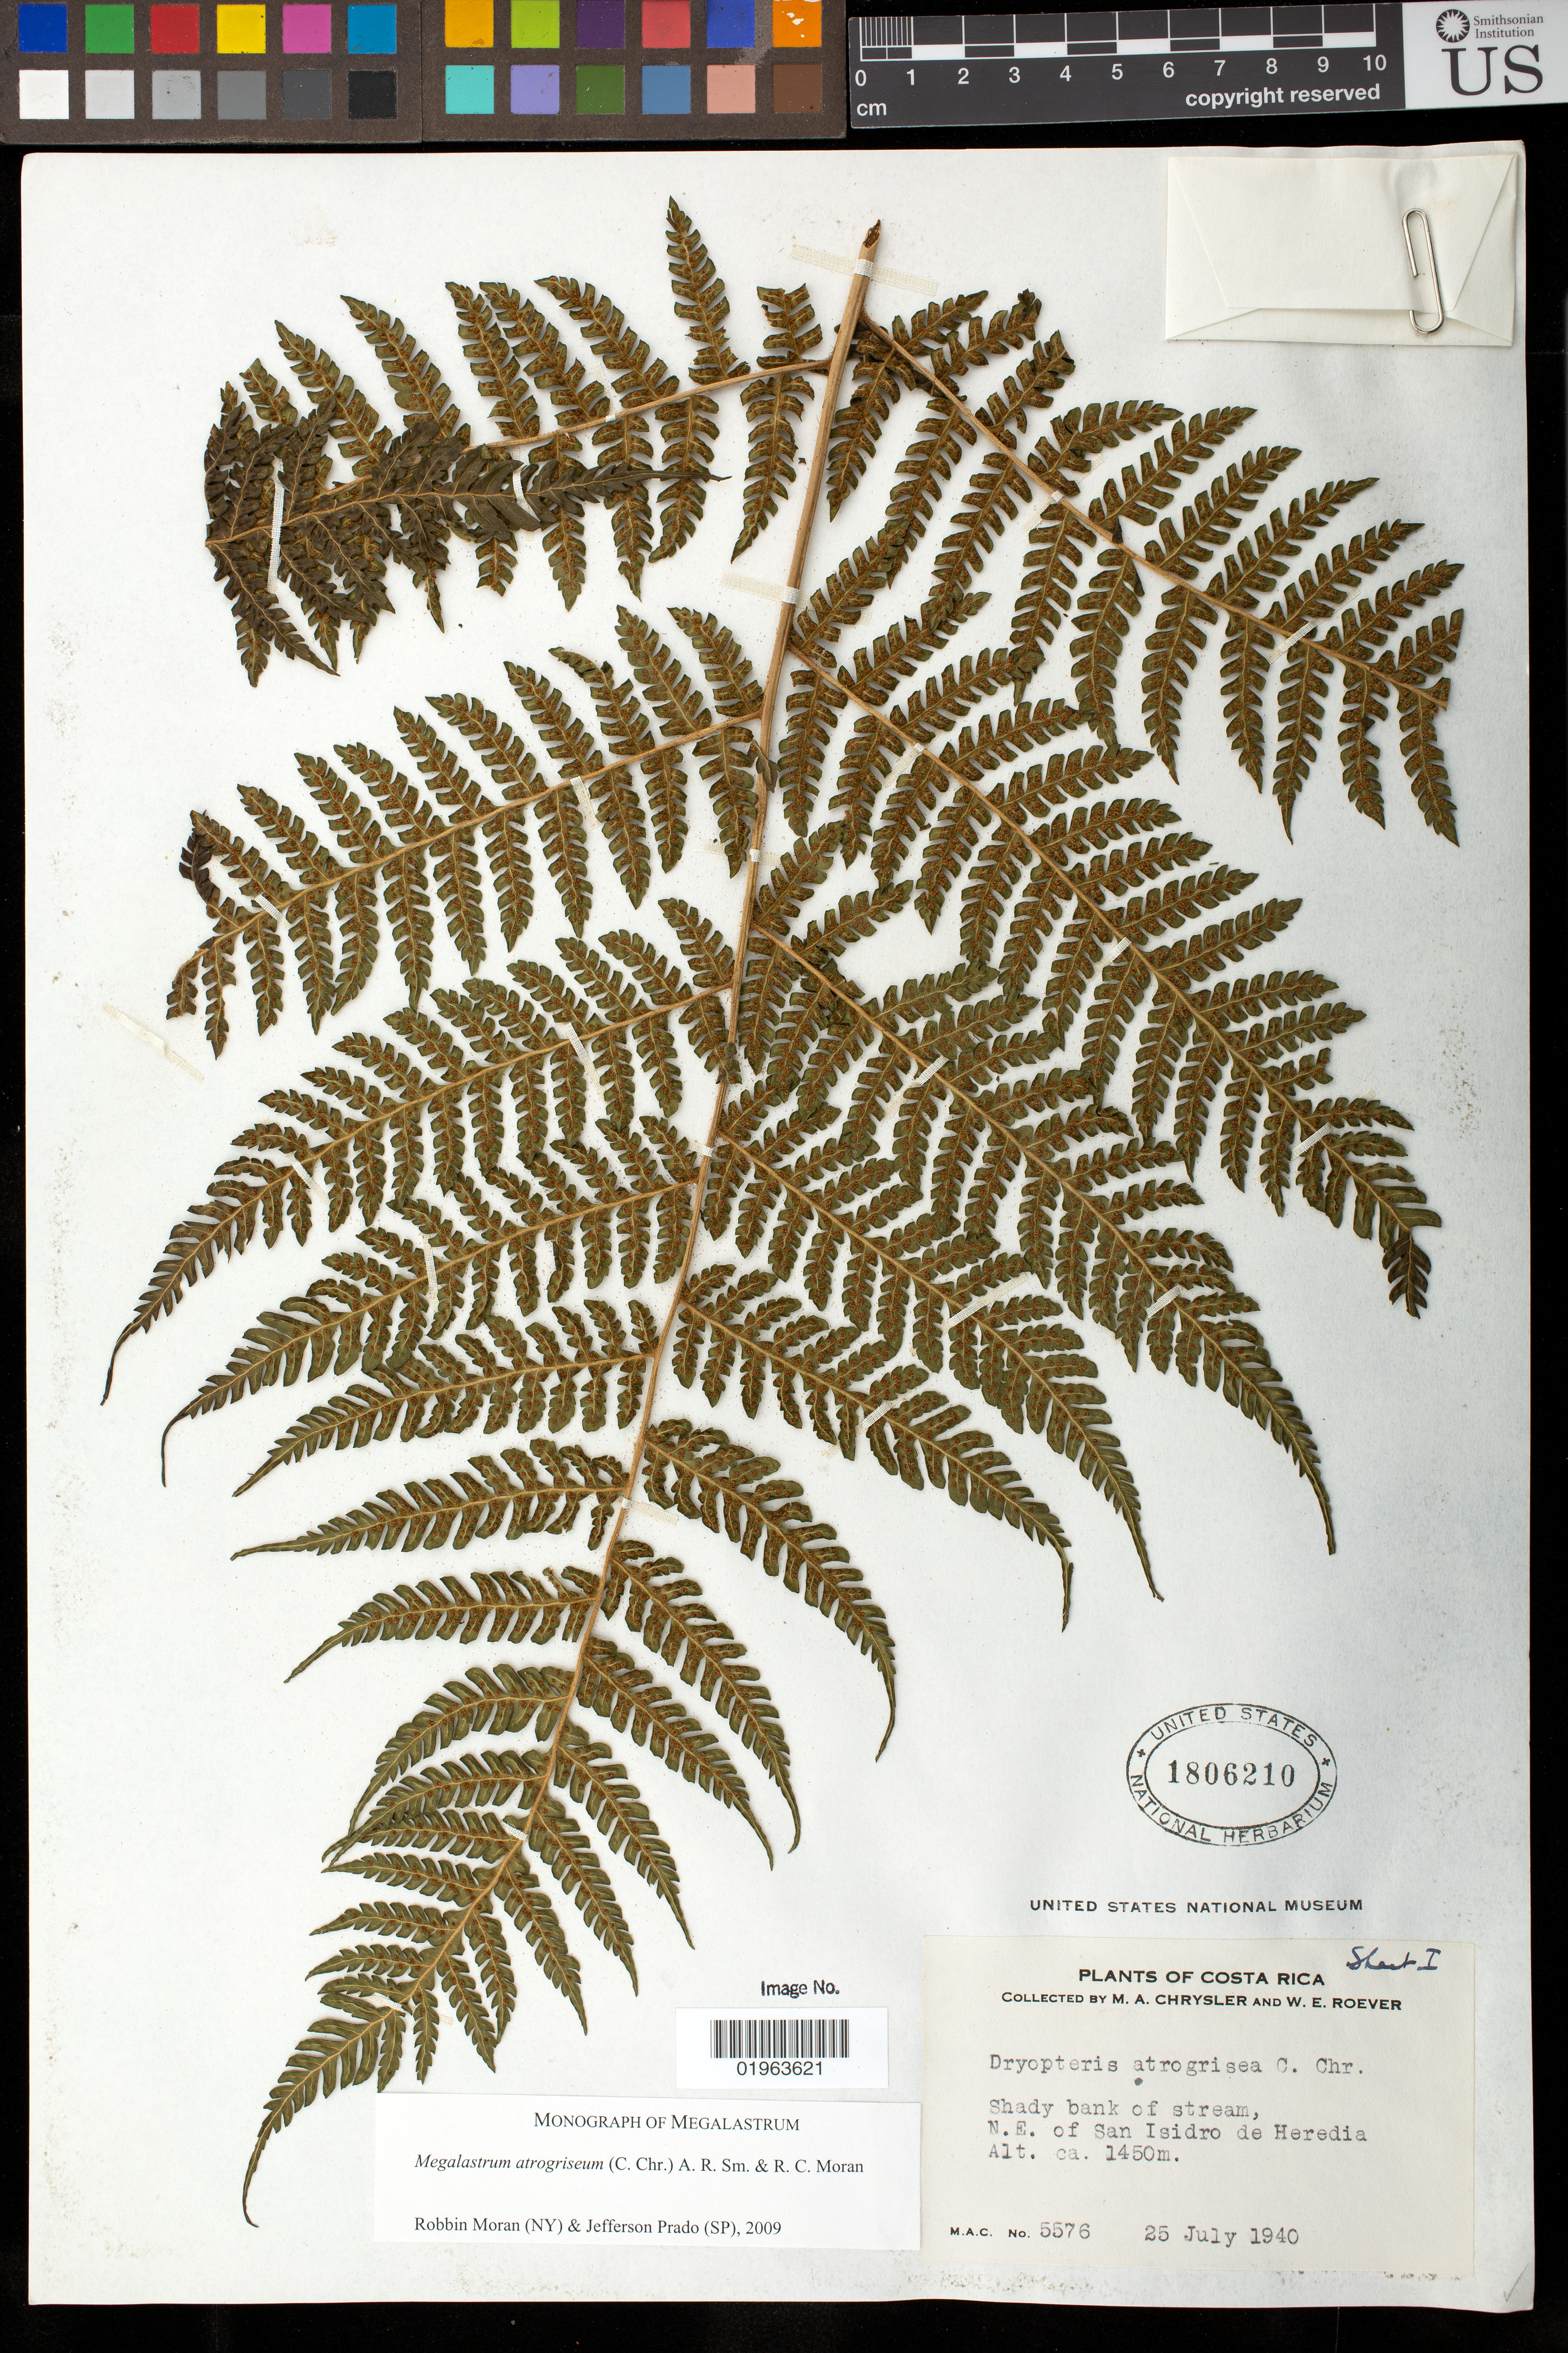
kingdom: Plantae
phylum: Tracheophyta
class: Polypodiopsida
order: Polypodiales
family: Dryopteridaceae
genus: Megalastrum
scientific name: Megalastrum atrogriseum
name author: (C. Chr.) A.R. Sm. & R.C. Moran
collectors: M. A. Chrysler & W. Roever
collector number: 5576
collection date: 1940-07-25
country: Costa Rica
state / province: San José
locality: NE of San Isidro del General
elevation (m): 1450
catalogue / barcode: US 1806210